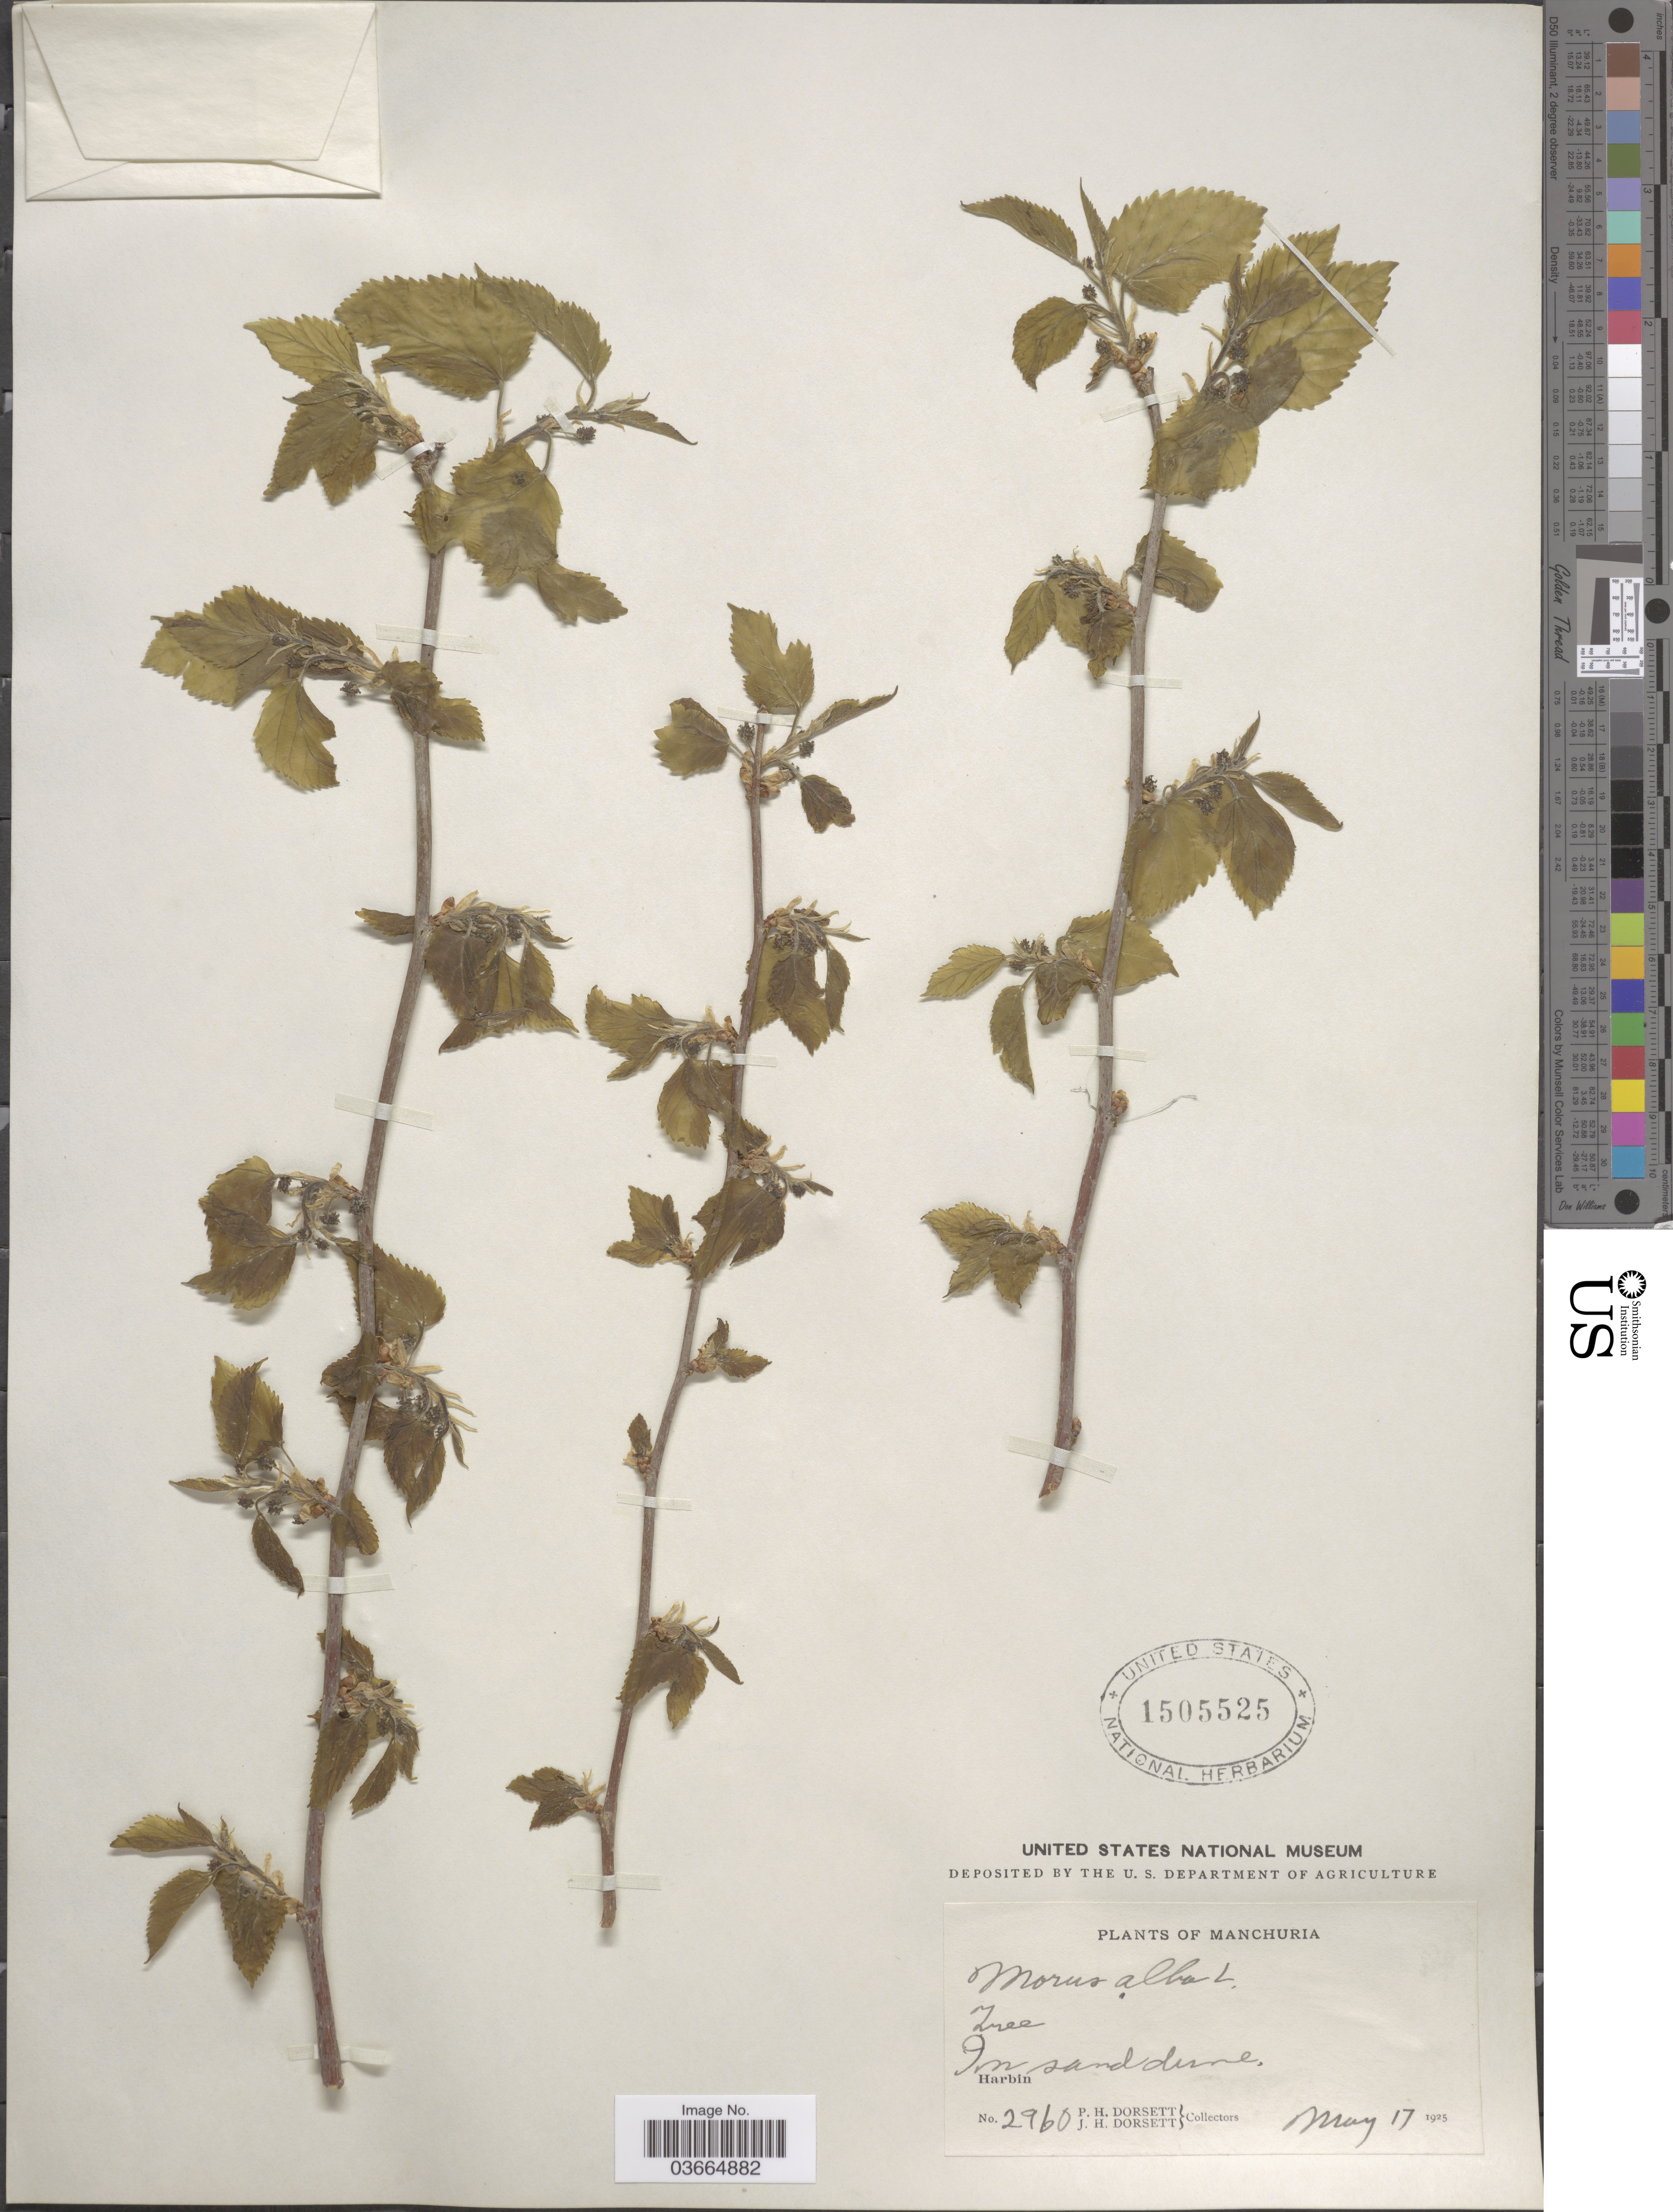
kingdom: Plantae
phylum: Tracheophyta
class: Magnoliopsida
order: Rosales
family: Moraceae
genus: Morus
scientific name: Morus alba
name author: L.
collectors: P. H. Dorsett & J. Dorsett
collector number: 2960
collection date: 1925-05-17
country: China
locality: Manchuria. Harbin.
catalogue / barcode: US 1505525